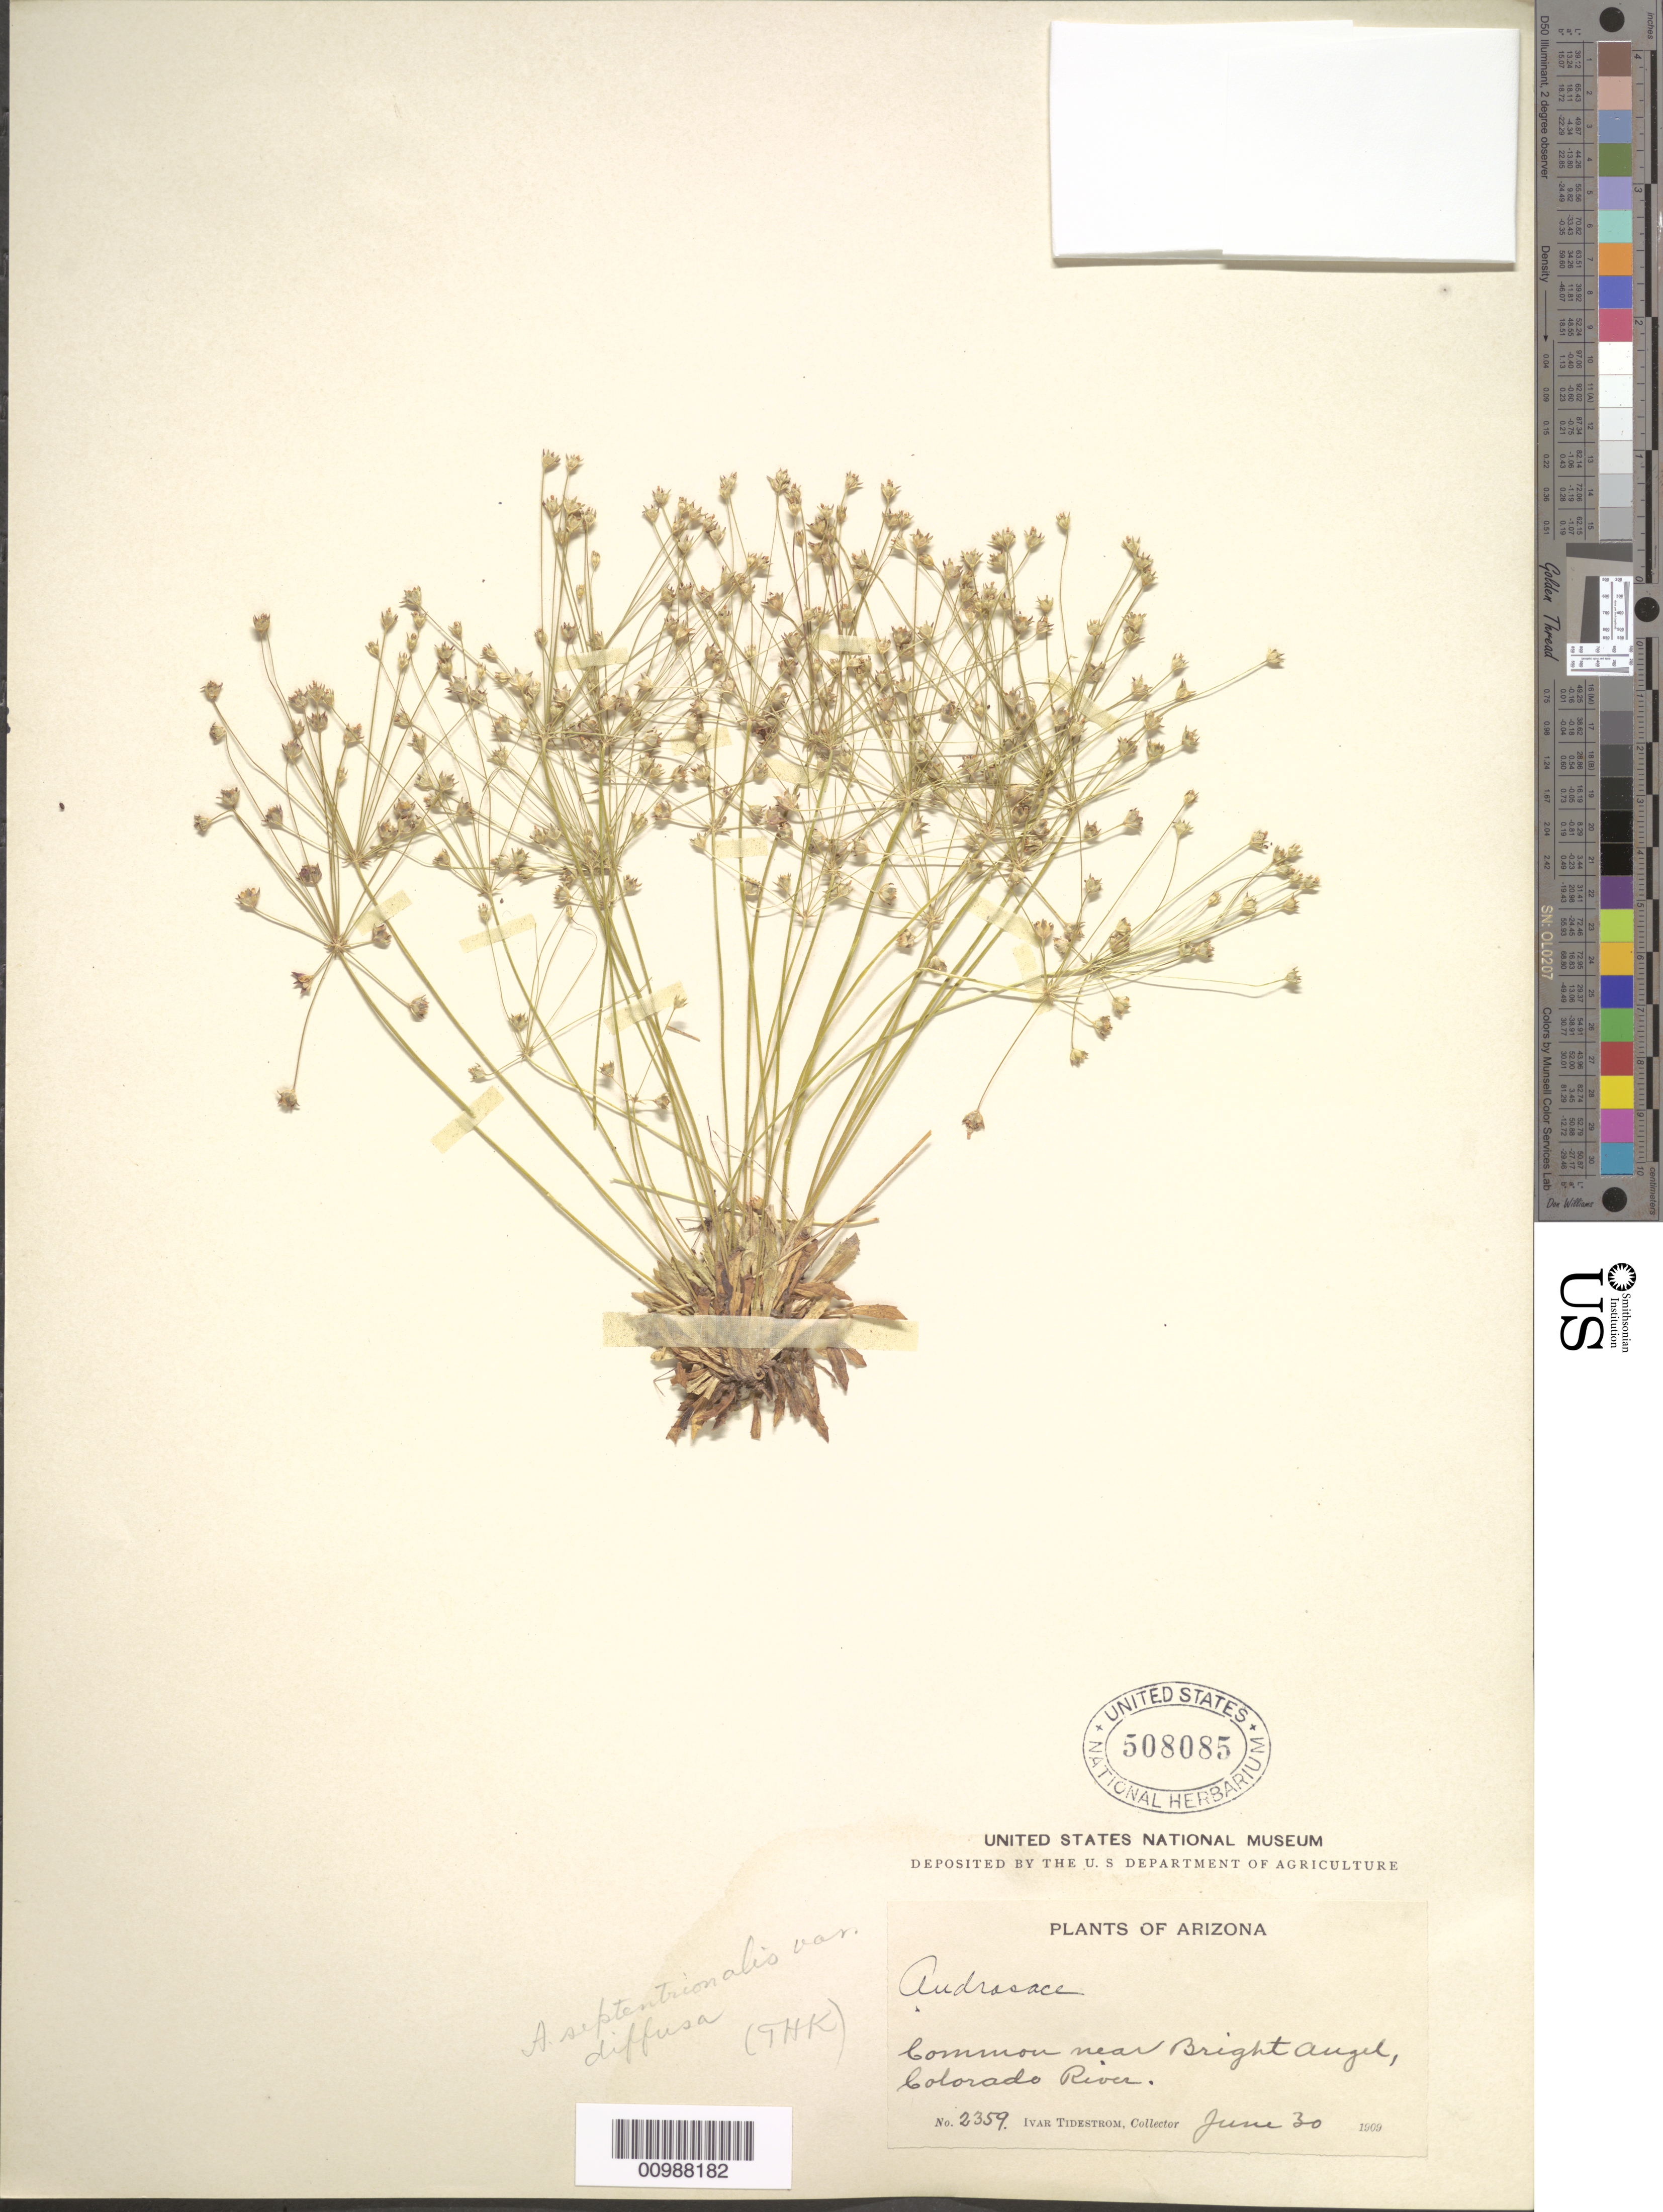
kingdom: Plantae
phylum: Tracheophyta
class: Magnoliopsida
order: Ericales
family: Primulaceae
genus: Androsace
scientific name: Androsace septentrionalis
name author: L.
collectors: I. F. Tidestrom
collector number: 2359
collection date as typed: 30 Jun 1909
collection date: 1909-06-30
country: United States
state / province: Arizona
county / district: Mohave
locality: Common near Bright Angel, Colorado River.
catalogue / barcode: US 508085